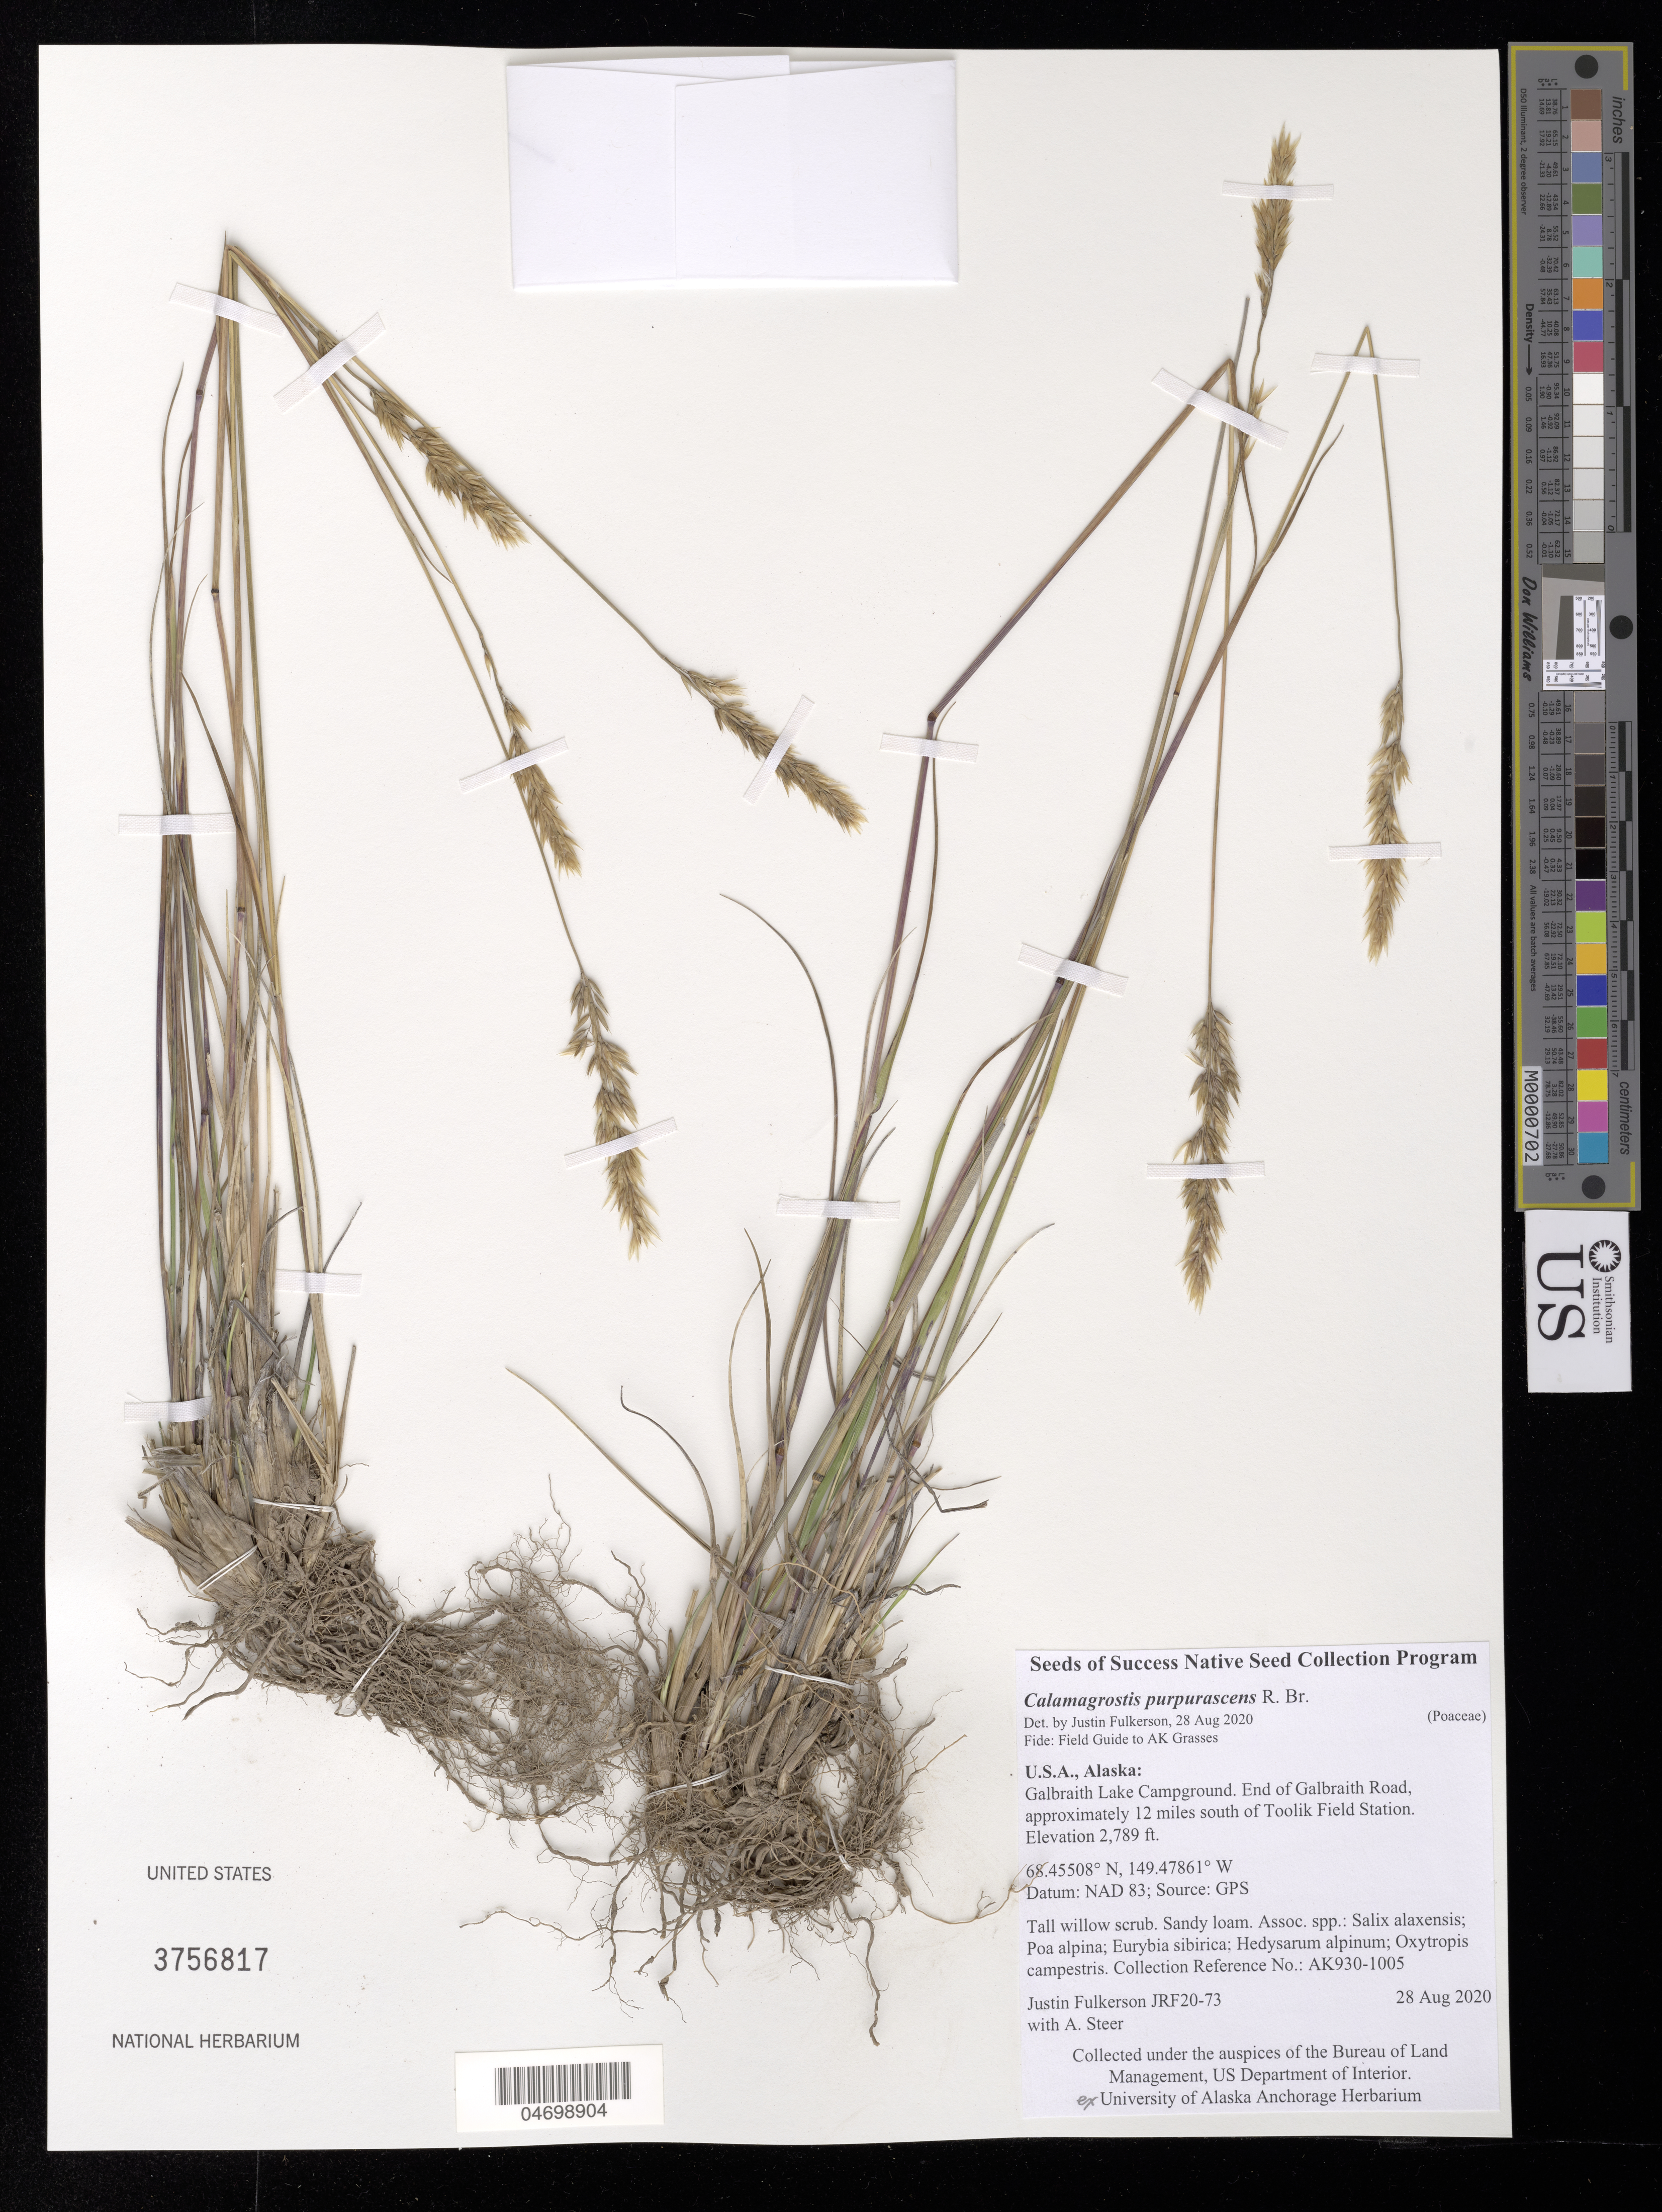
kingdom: Plantae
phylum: Tracheophyta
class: Liliopsida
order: Poales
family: Poaceae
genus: Calamagrostis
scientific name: Calamagrostis purpurascens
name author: R. Br.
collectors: J. Fulkerson & A. Steer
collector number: AK930-1005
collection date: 2020-08-28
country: United States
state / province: Alaska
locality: Galbraith Lake Campground. 12 mi. S of Toolik Field Station.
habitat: Tall willow scrub. Sandy loam. With Salix alaxensis, Poa alpina, Eurybia sibirica, etc.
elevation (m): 850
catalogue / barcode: US 3756817